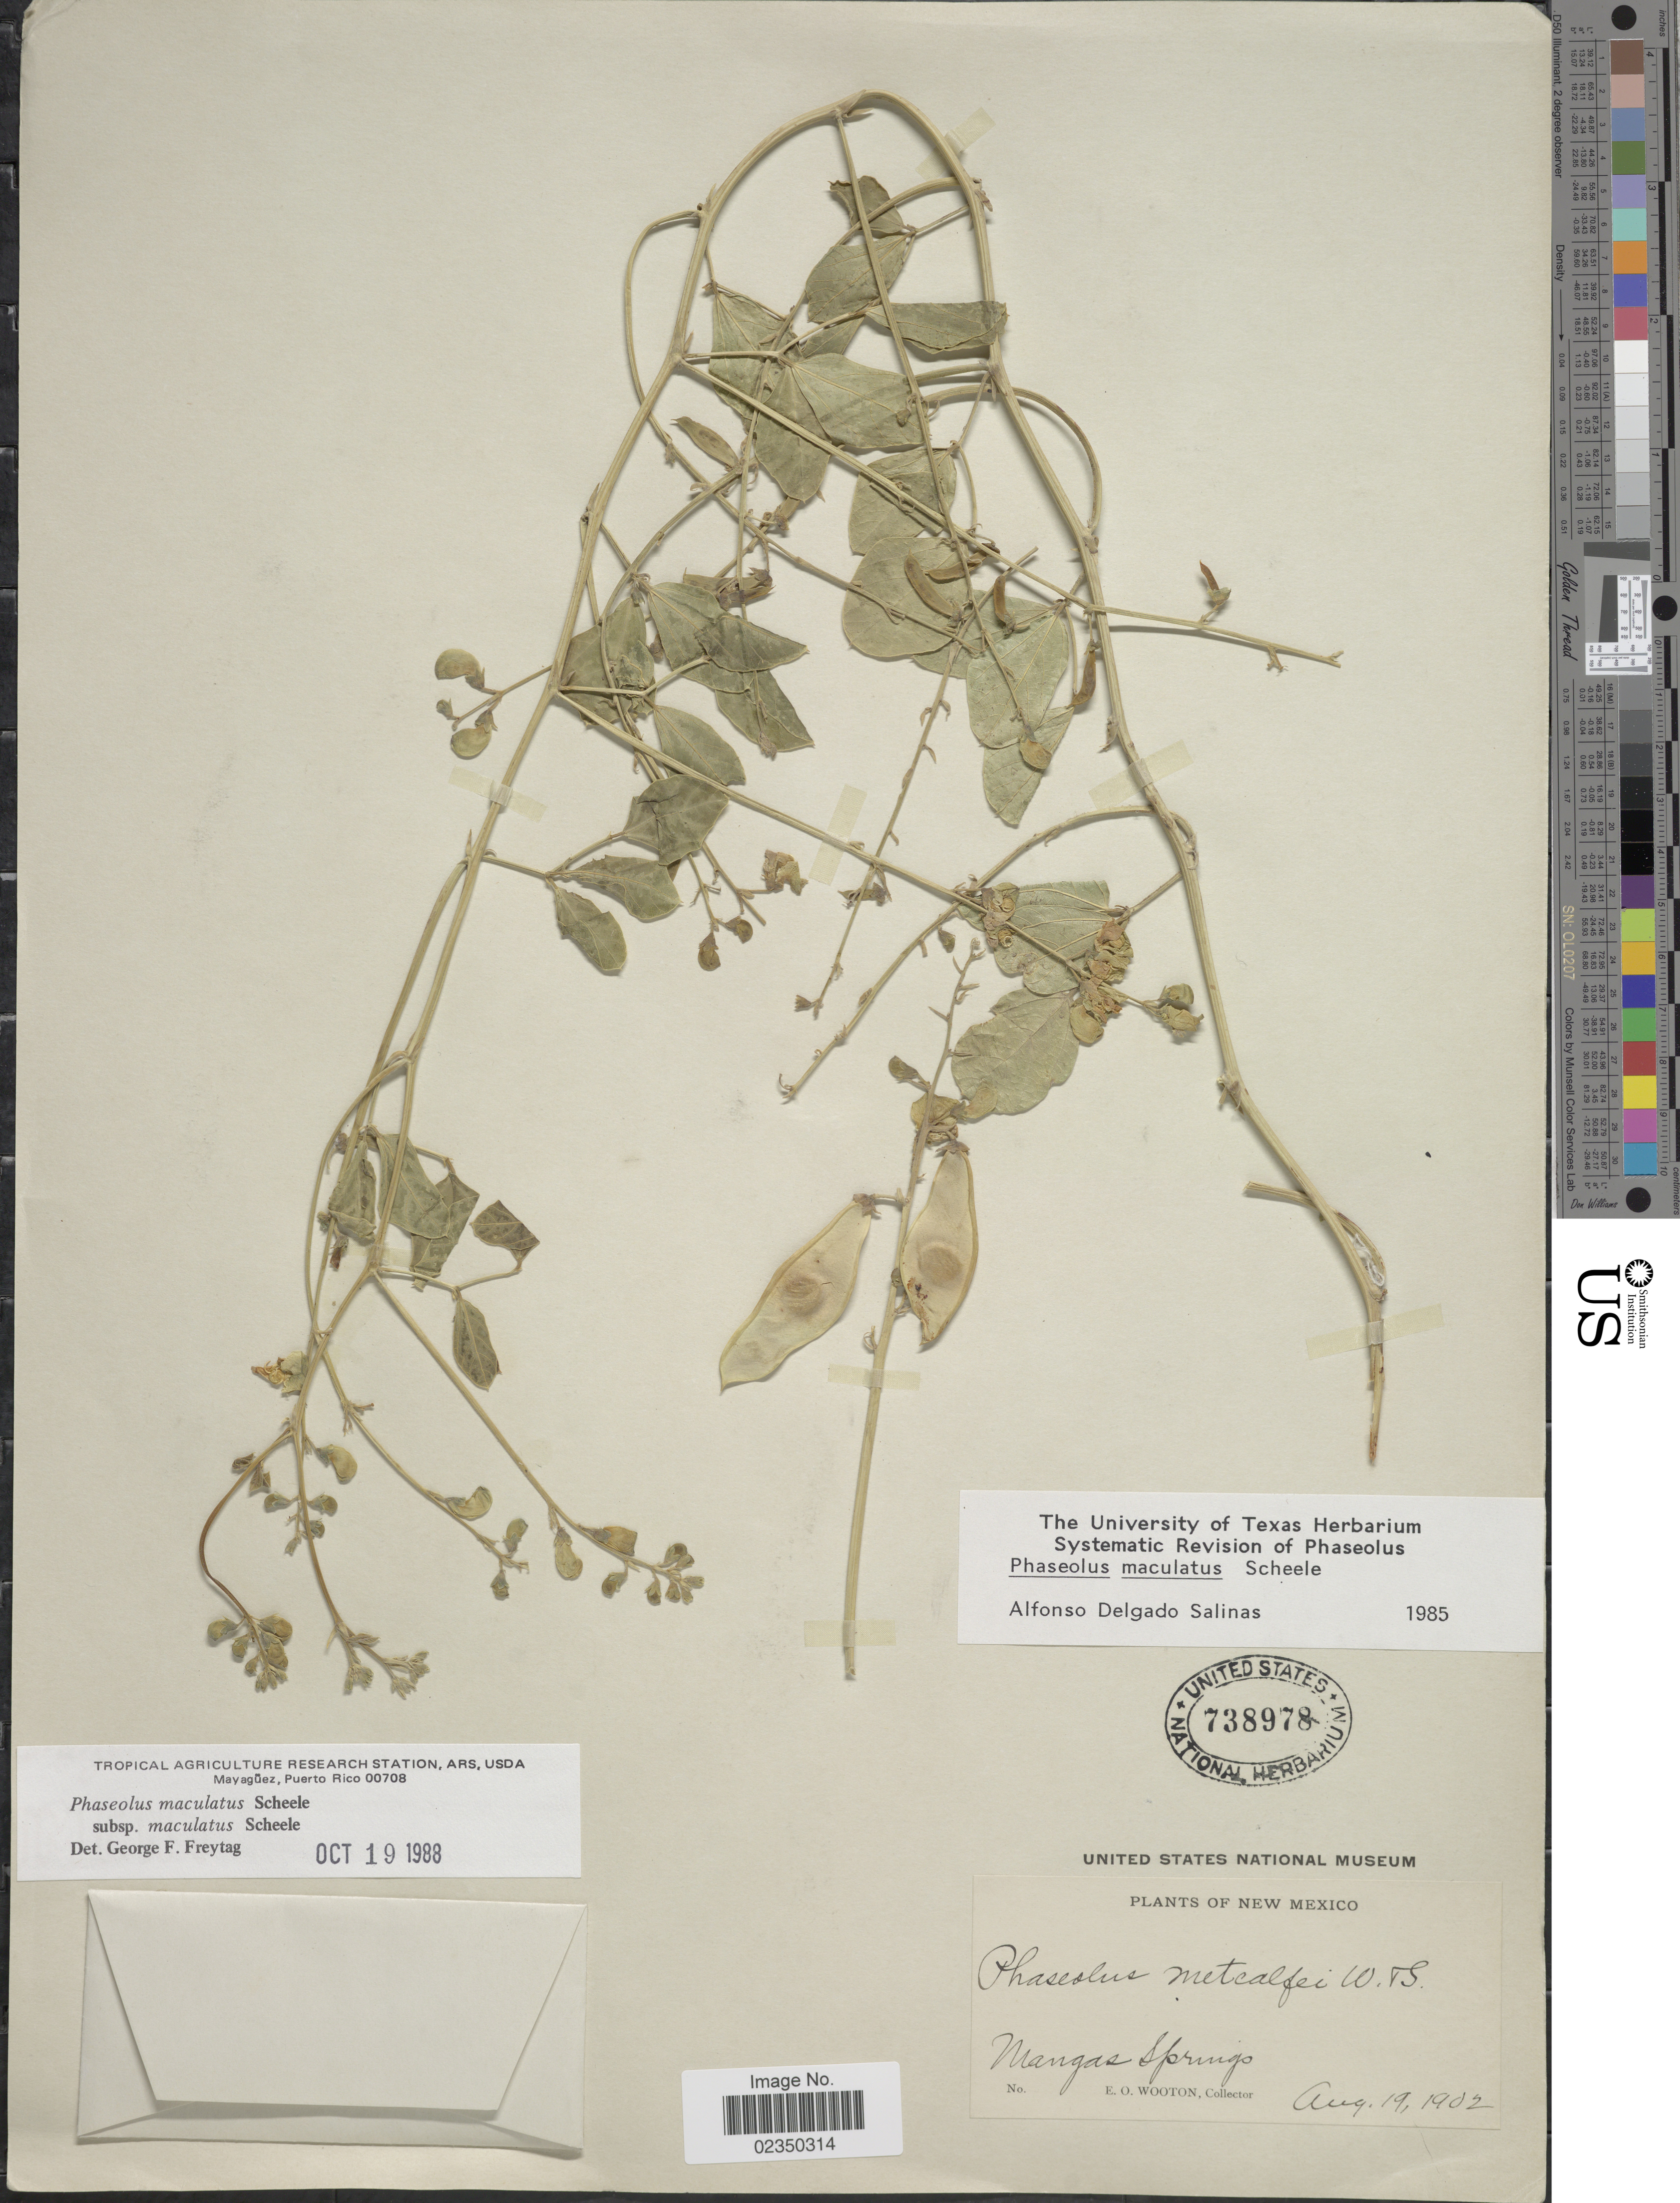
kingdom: Plantae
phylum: Tracheophyta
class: Magnoliopsida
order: Fabales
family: Fabaceae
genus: Phaseolus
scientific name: Phaseolus maculatus subsp. maculatus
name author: Scheele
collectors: E. O. Wooton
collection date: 1902-08-19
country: United States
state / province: New Mexico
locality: Mangas Springs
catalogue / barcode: US 738978